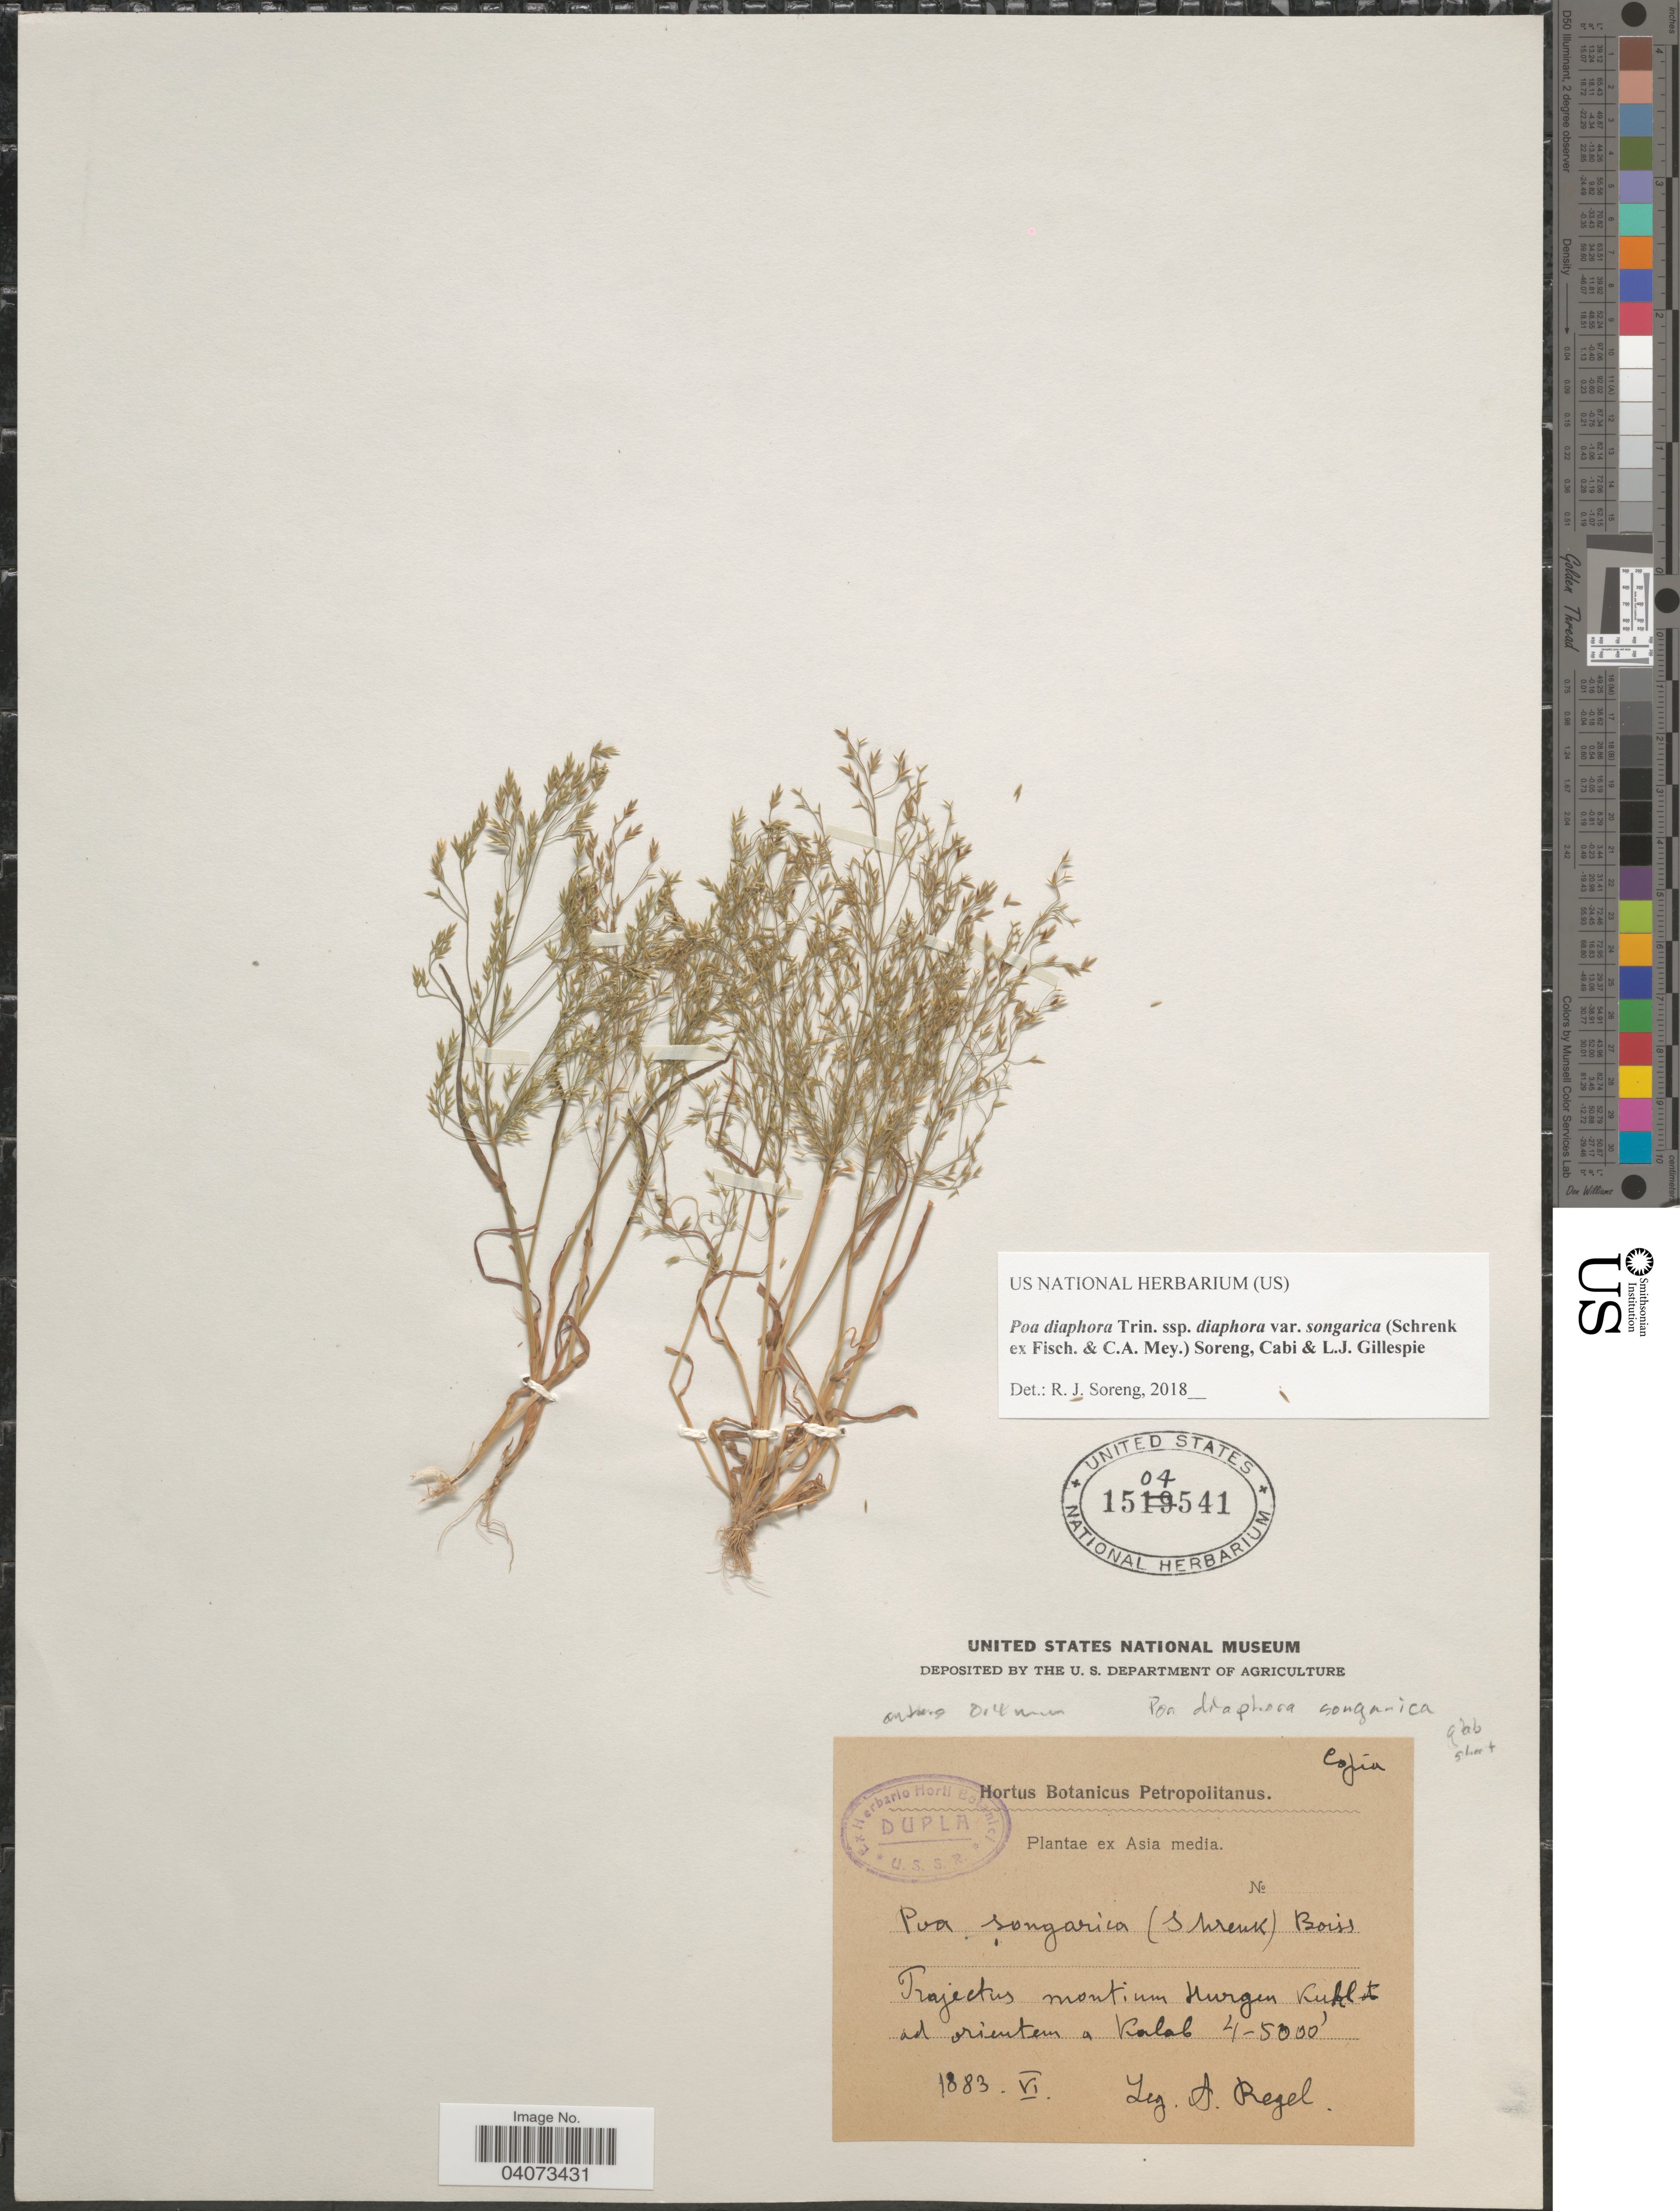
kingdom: Plantae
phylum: Tracheophyta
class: Liliopsida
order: Poales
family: Poaceae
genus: Poa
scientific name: Poa diaphora subsp. diaphora var. songarica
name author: (Schrenk ex Fisch. & C.A. Mey.) Soreng et al.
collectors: A. Regel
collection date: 1883-06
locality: Asia media. Trajectus montium Hurgen [interpreted] Kukla [interpreted] ad orientem a Kalab [interpreted].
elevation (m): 1219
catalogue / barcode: US 1504541